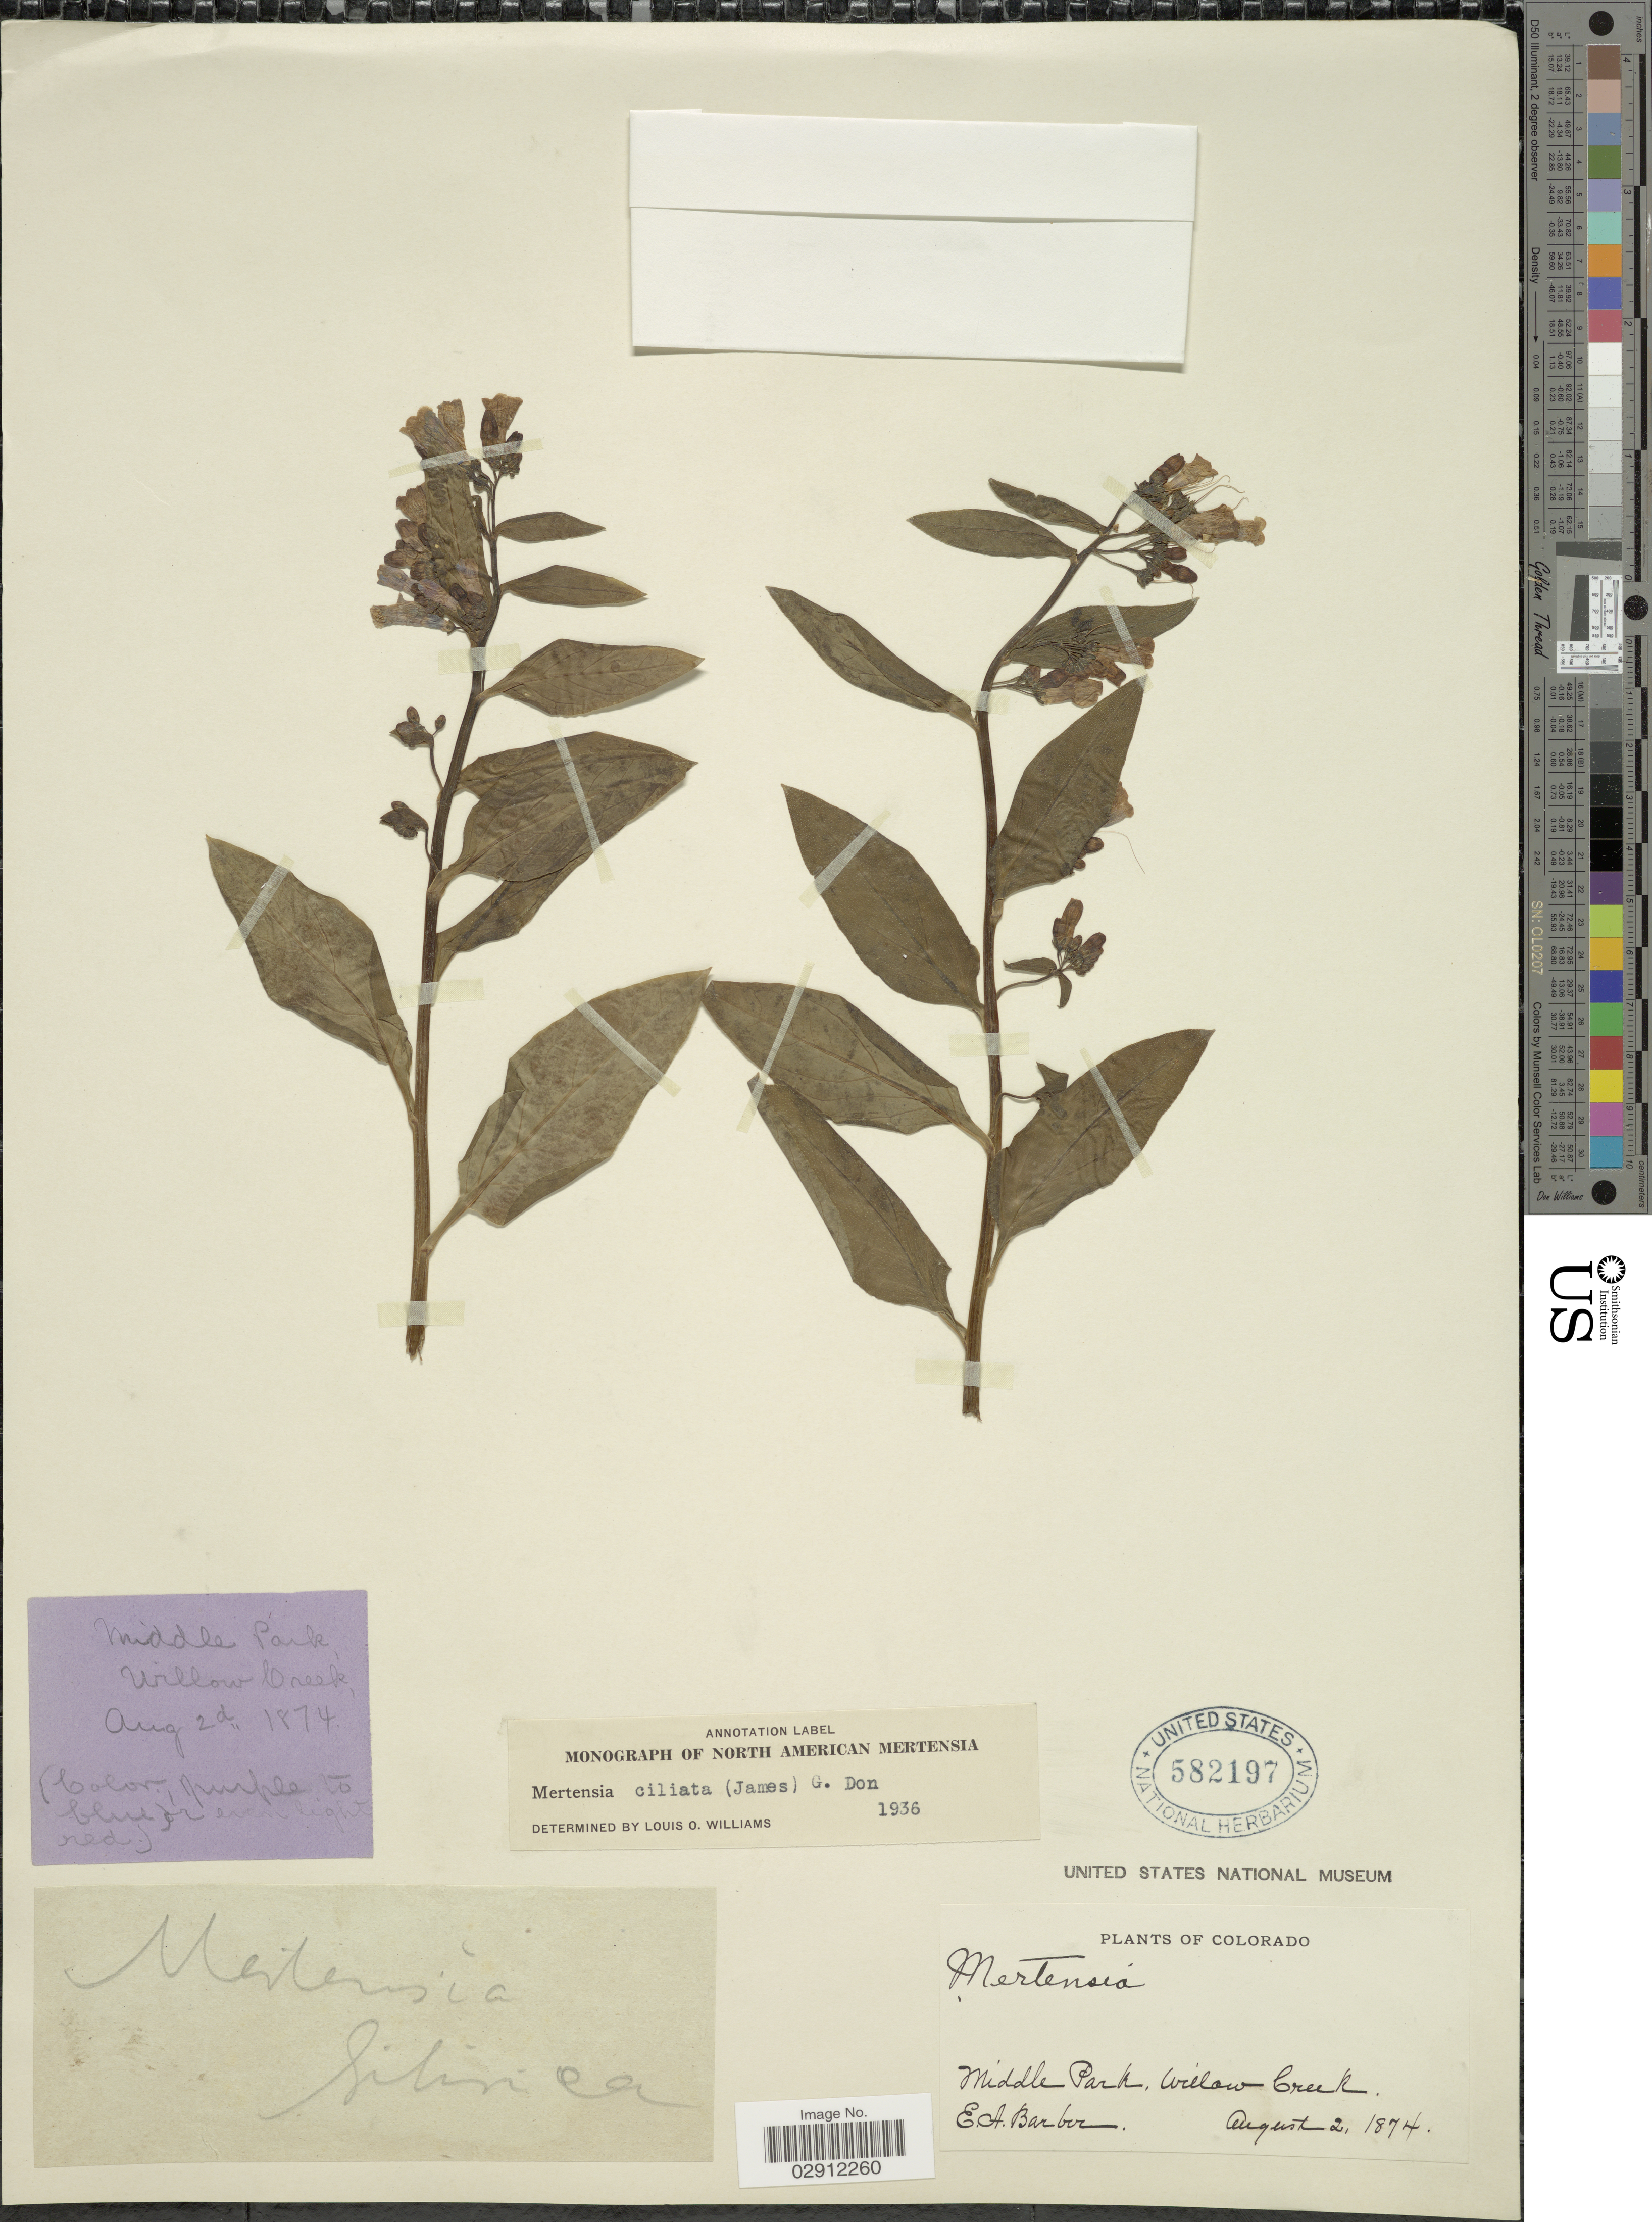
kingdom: Plantae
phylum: Tracheophyta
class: Magnoliopsida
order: Boraginales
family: Boraginaceae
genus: Mertensia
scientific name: Mertensia ciliata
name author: (James) G. Don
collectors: E. Barber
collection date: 1874-08-02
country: United States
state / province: Colorado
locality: Middle Park, Willow Creek.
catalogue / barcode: US 582197